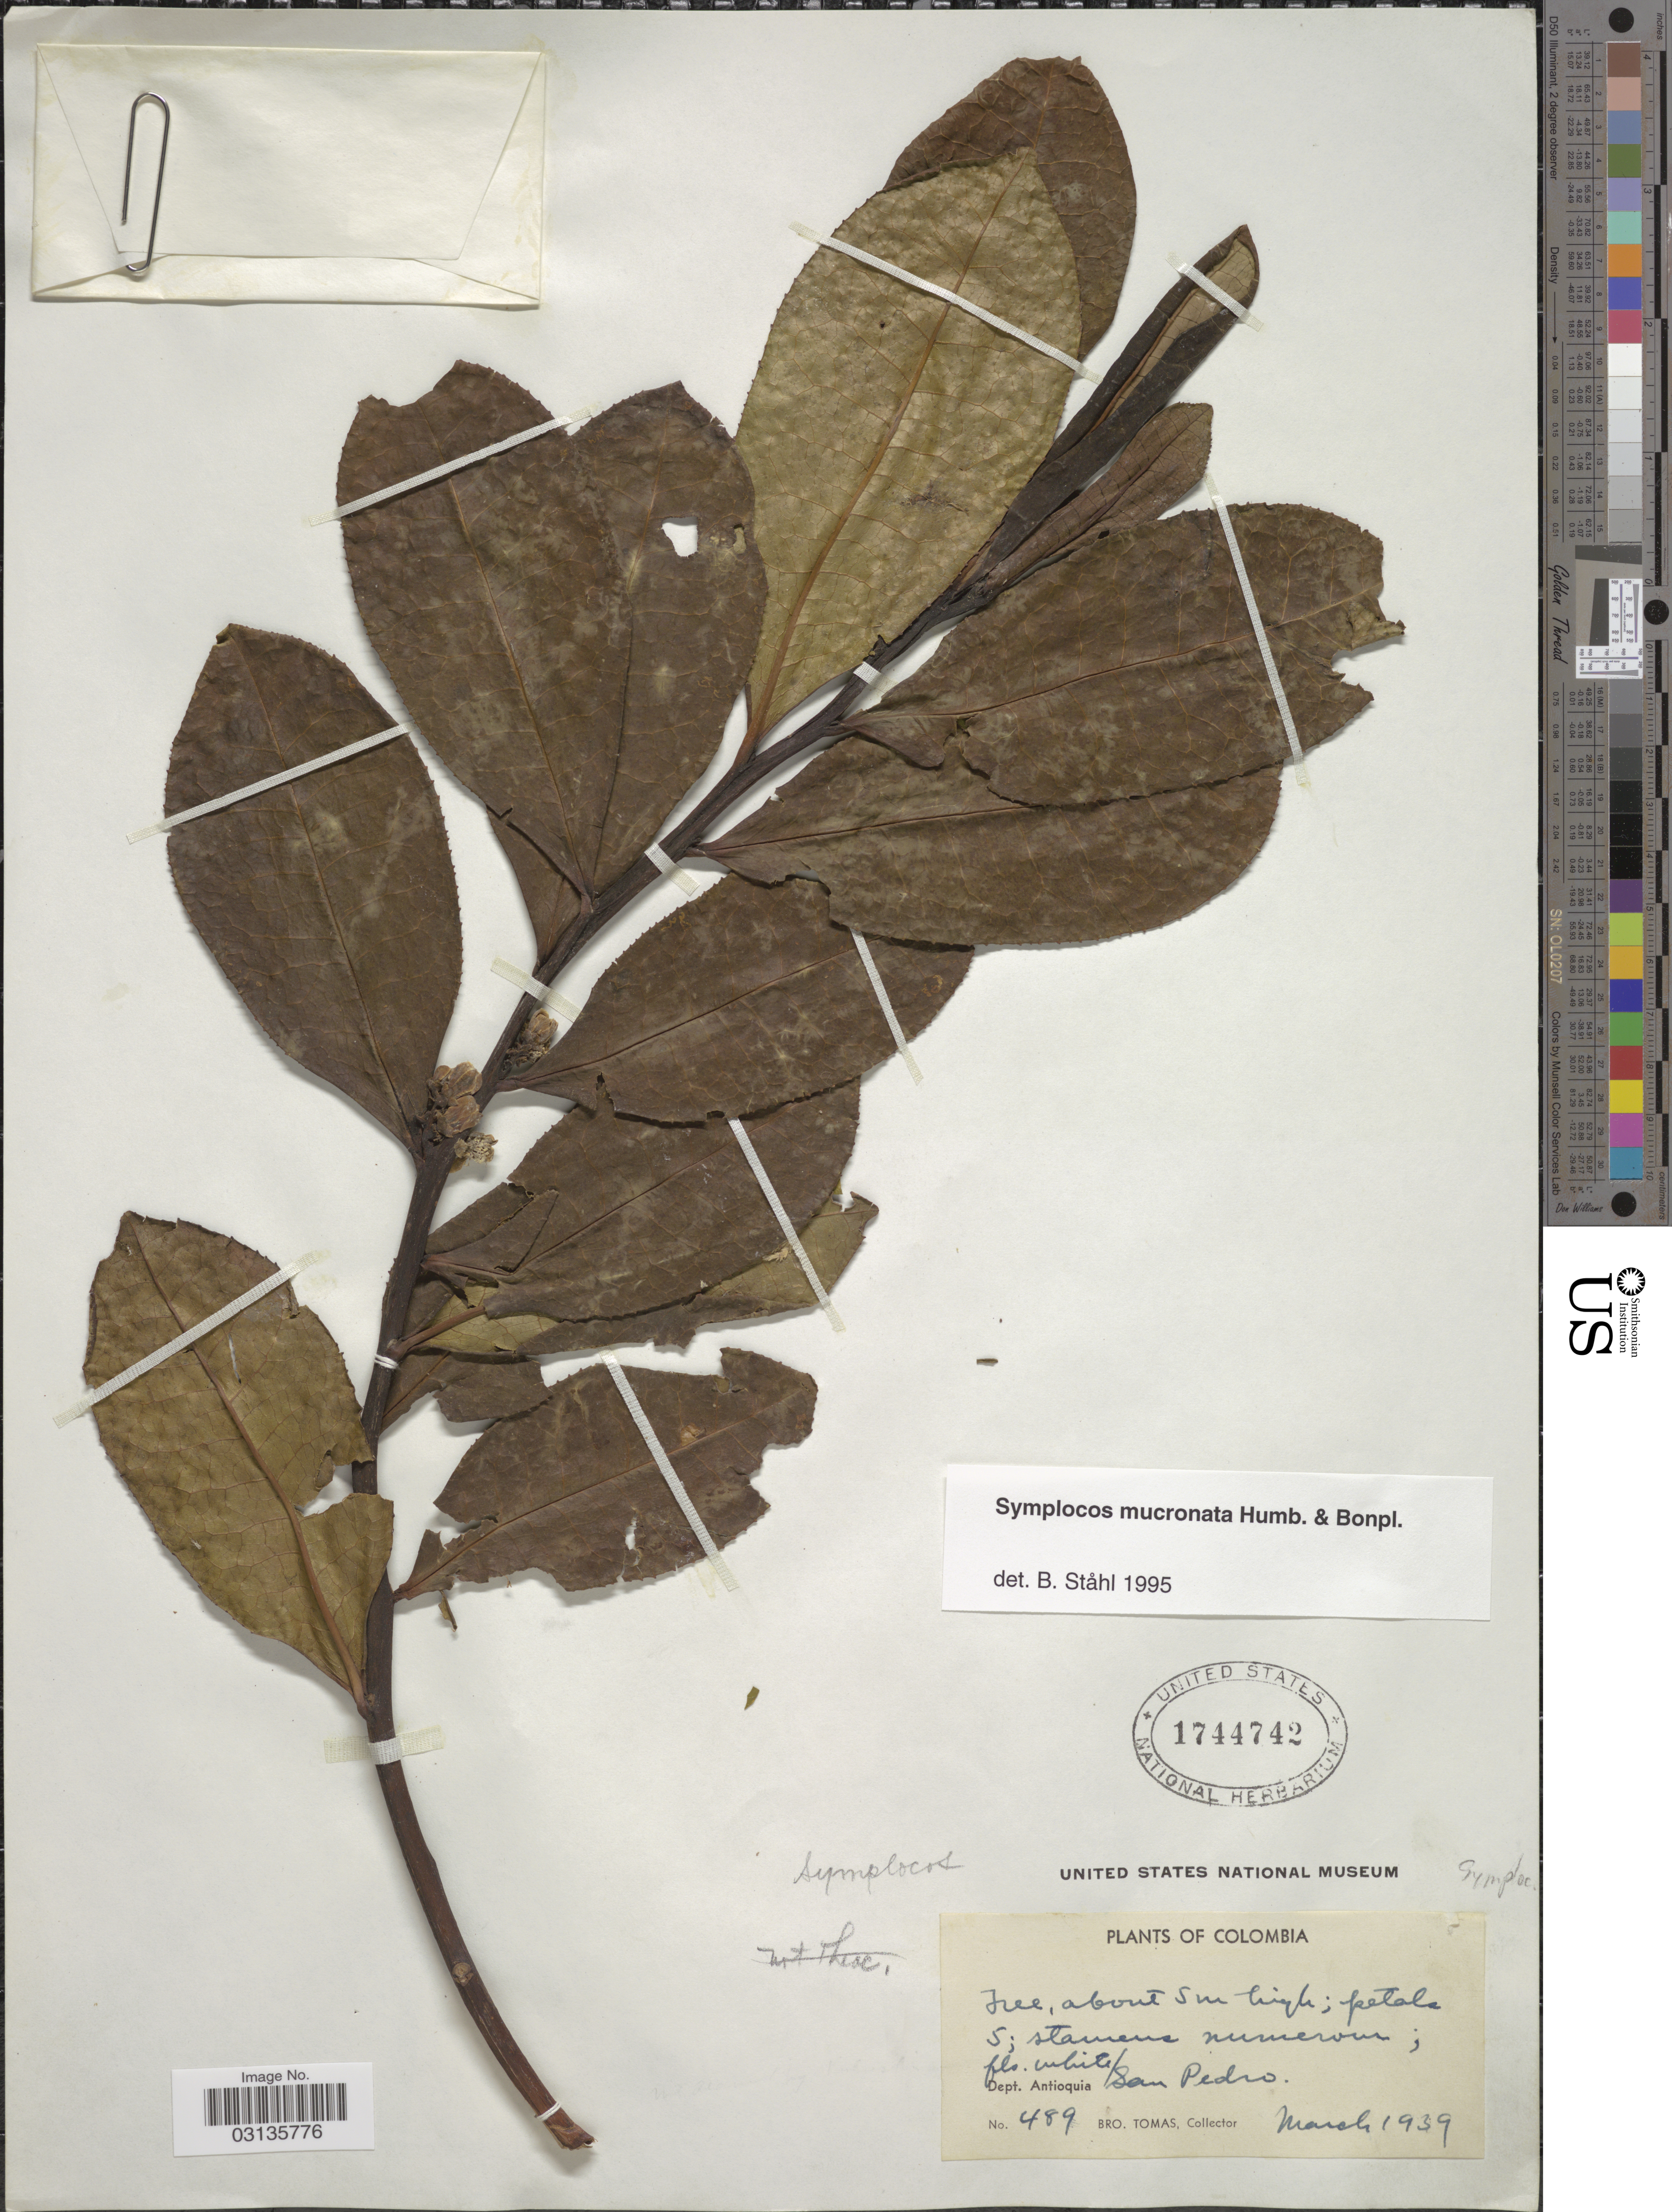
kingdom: Plantae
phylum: Tracheophyta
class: Magnoliopsida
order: Ericales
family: Symplocaceae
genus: Symplocos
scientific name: Symplocos mucronata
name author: Bonpl.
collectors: B. Tomas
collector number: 489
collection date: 1939-03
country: Colombia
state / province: Antioquia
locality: Dept. Antioquia. San Pedro.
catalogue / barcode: US 1744742